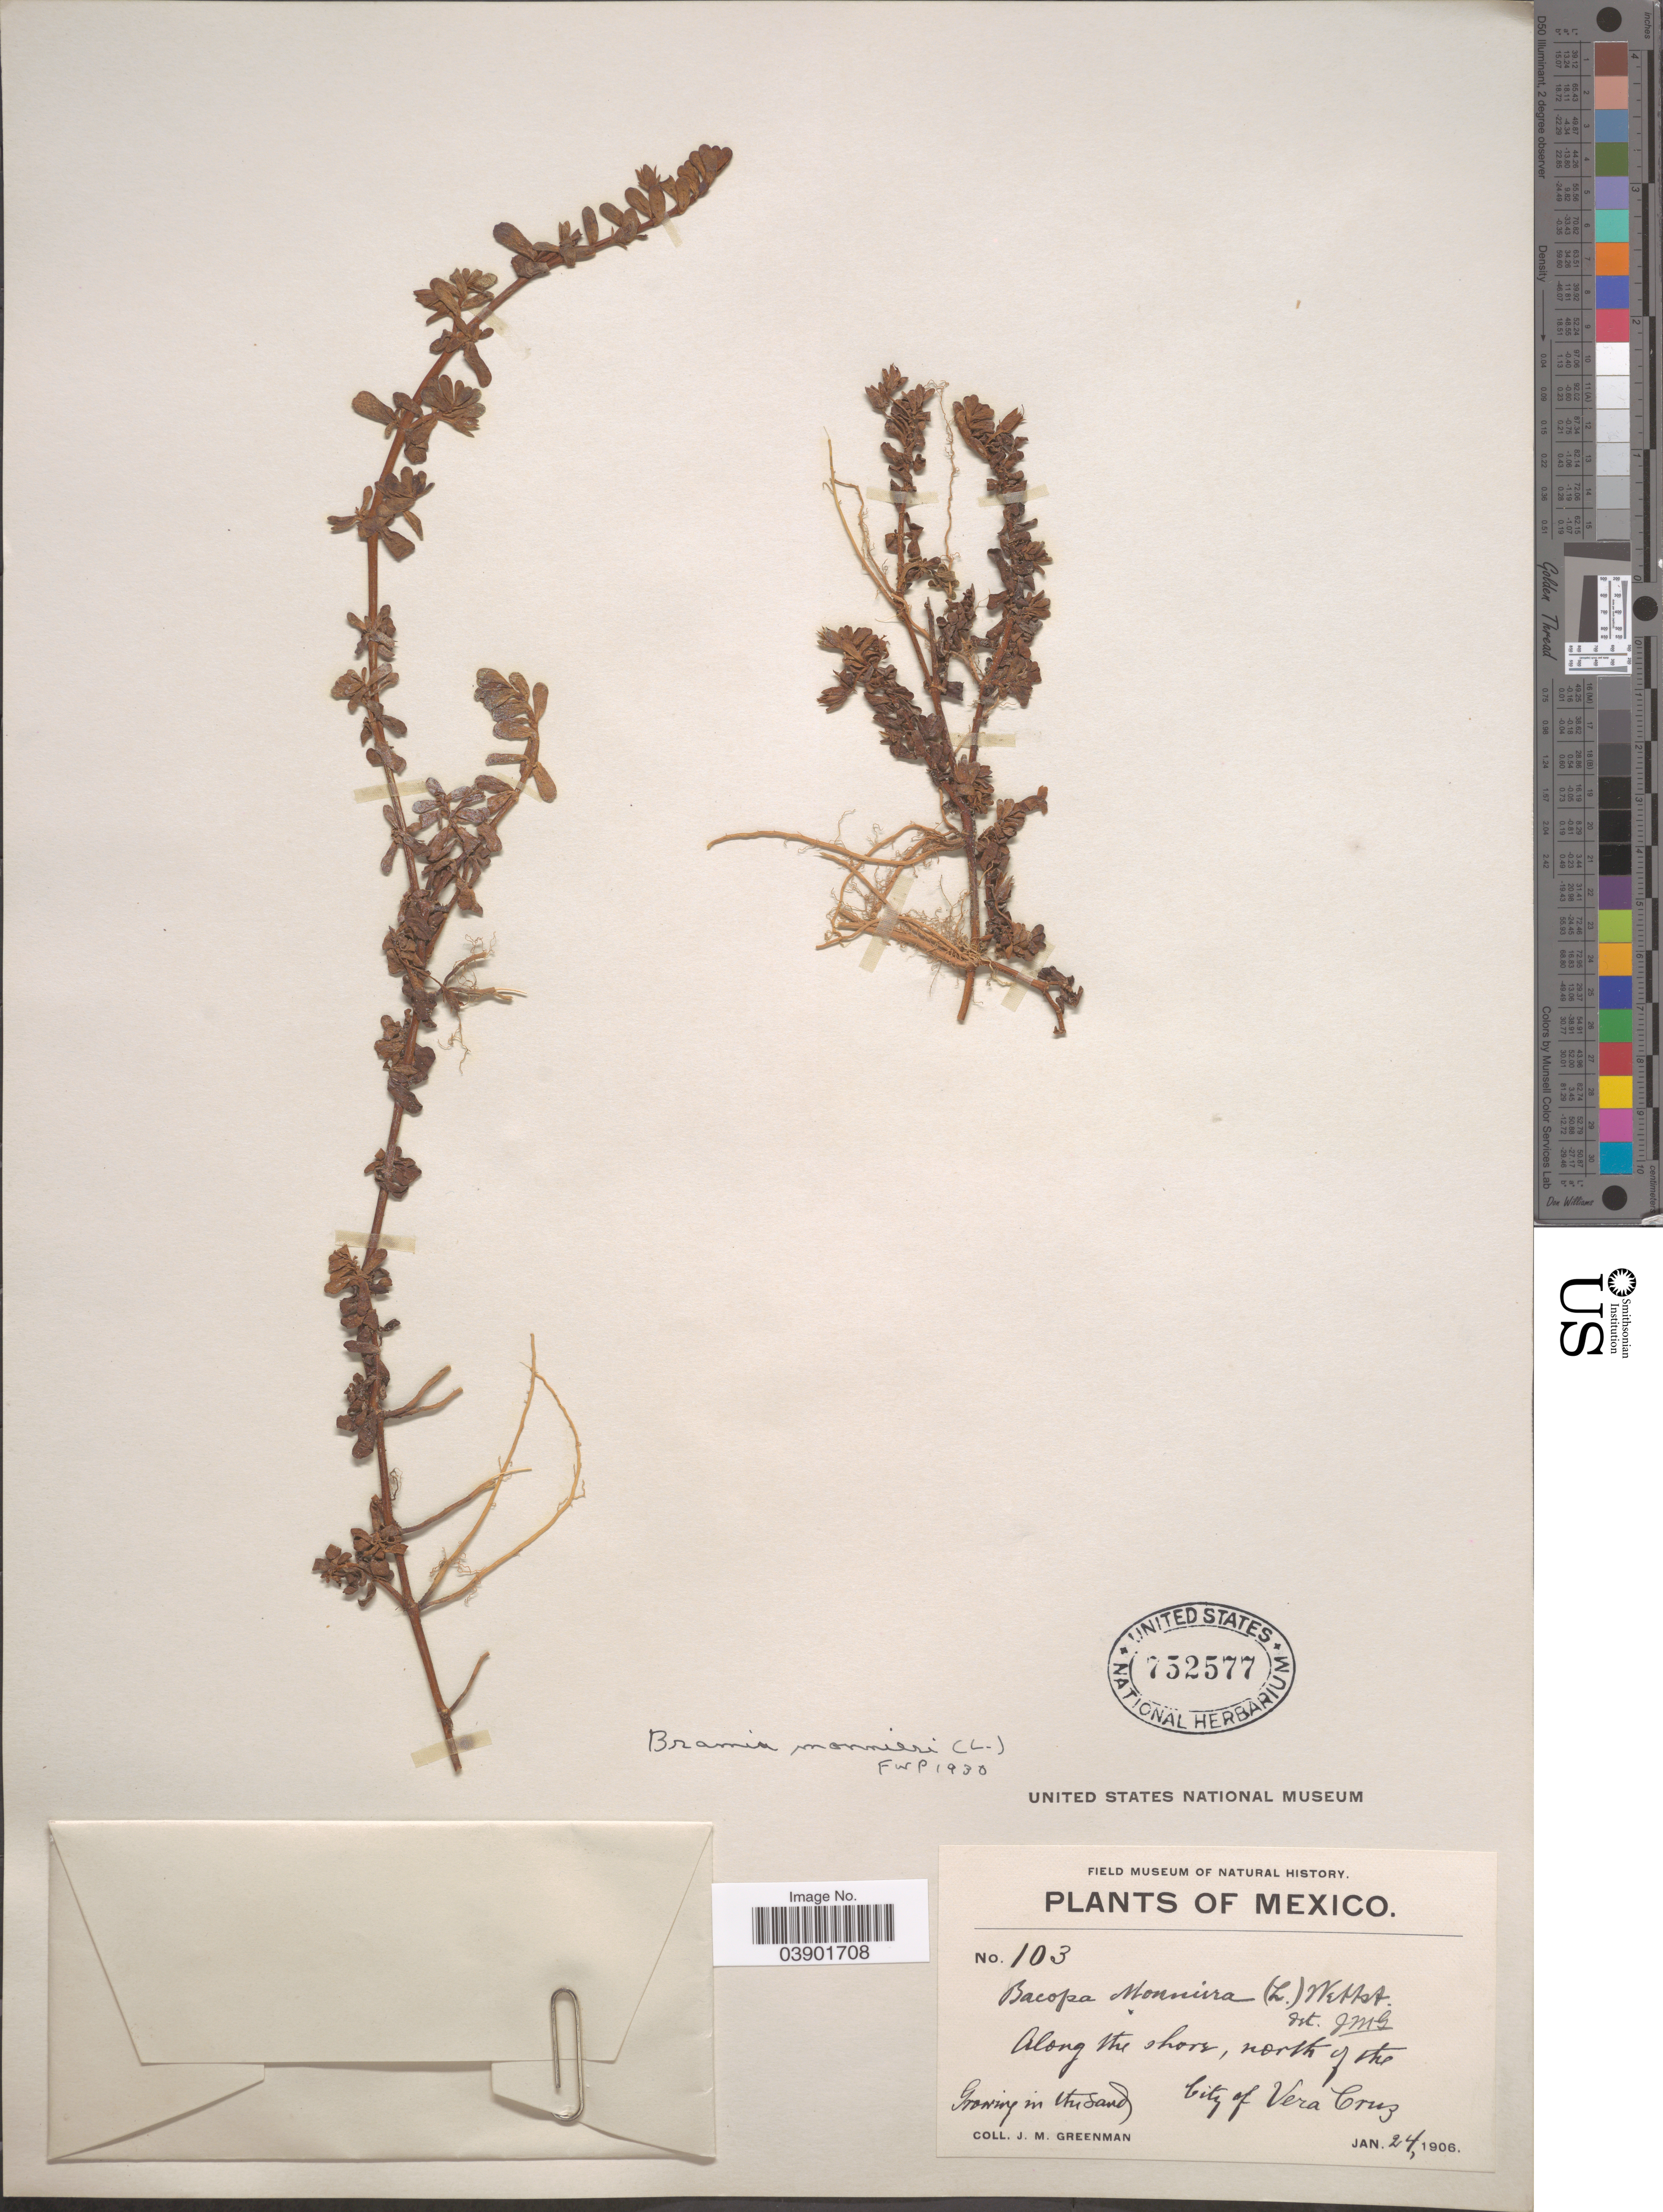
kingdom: Plantae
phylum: Tracheophyta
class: Magnoliopsida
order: Lamiales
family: Plantaginaceae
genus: Bacopa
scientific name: Bacopa monnieri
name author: (L.) Pennell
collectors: J. M. Greenman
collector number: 103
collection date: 1906-01-24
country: Mexico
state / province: Veracruz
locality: Along the shore, north of the City of Vera Cruz.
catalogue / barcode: US 752577